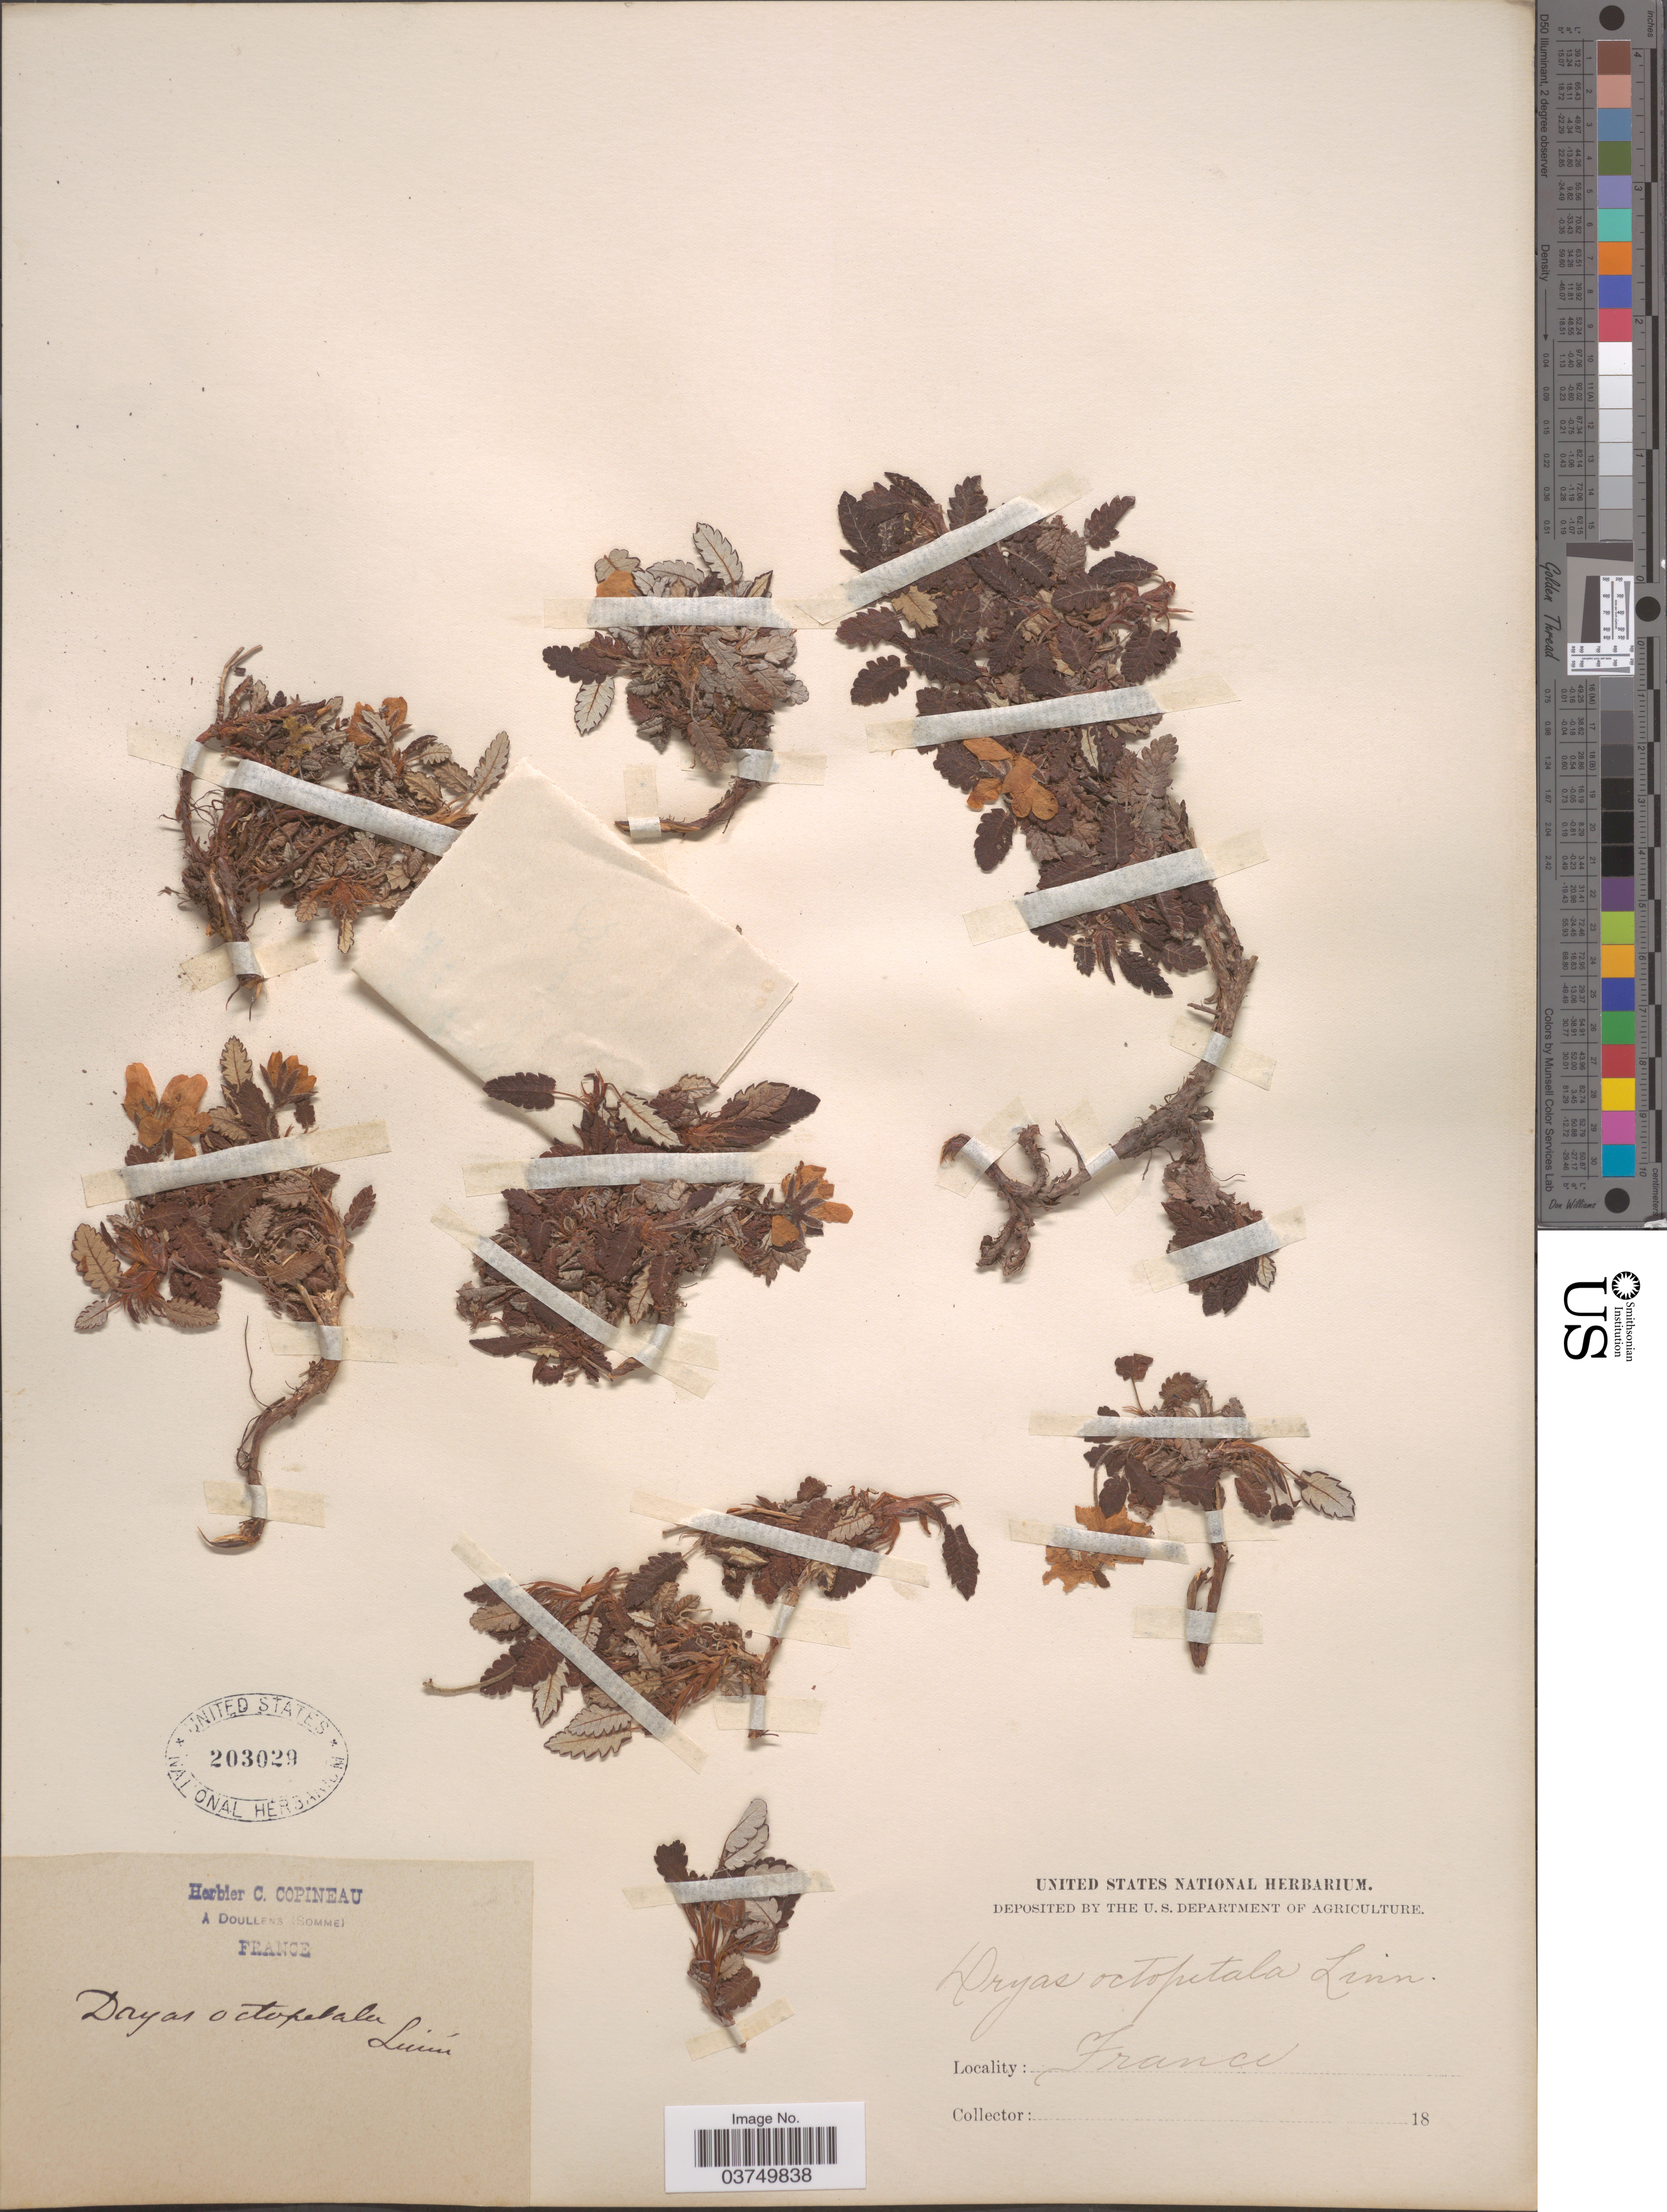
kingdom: Plantae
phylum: Tracheophyta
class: Magnoliopsida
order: Rosales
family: Rosaceae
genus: Dryas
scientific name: Dryas octopetala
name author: L.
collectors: ex herb. C. Copineau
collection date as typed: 18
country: France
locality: A. Doullens (Somme).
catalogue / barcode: US 203029